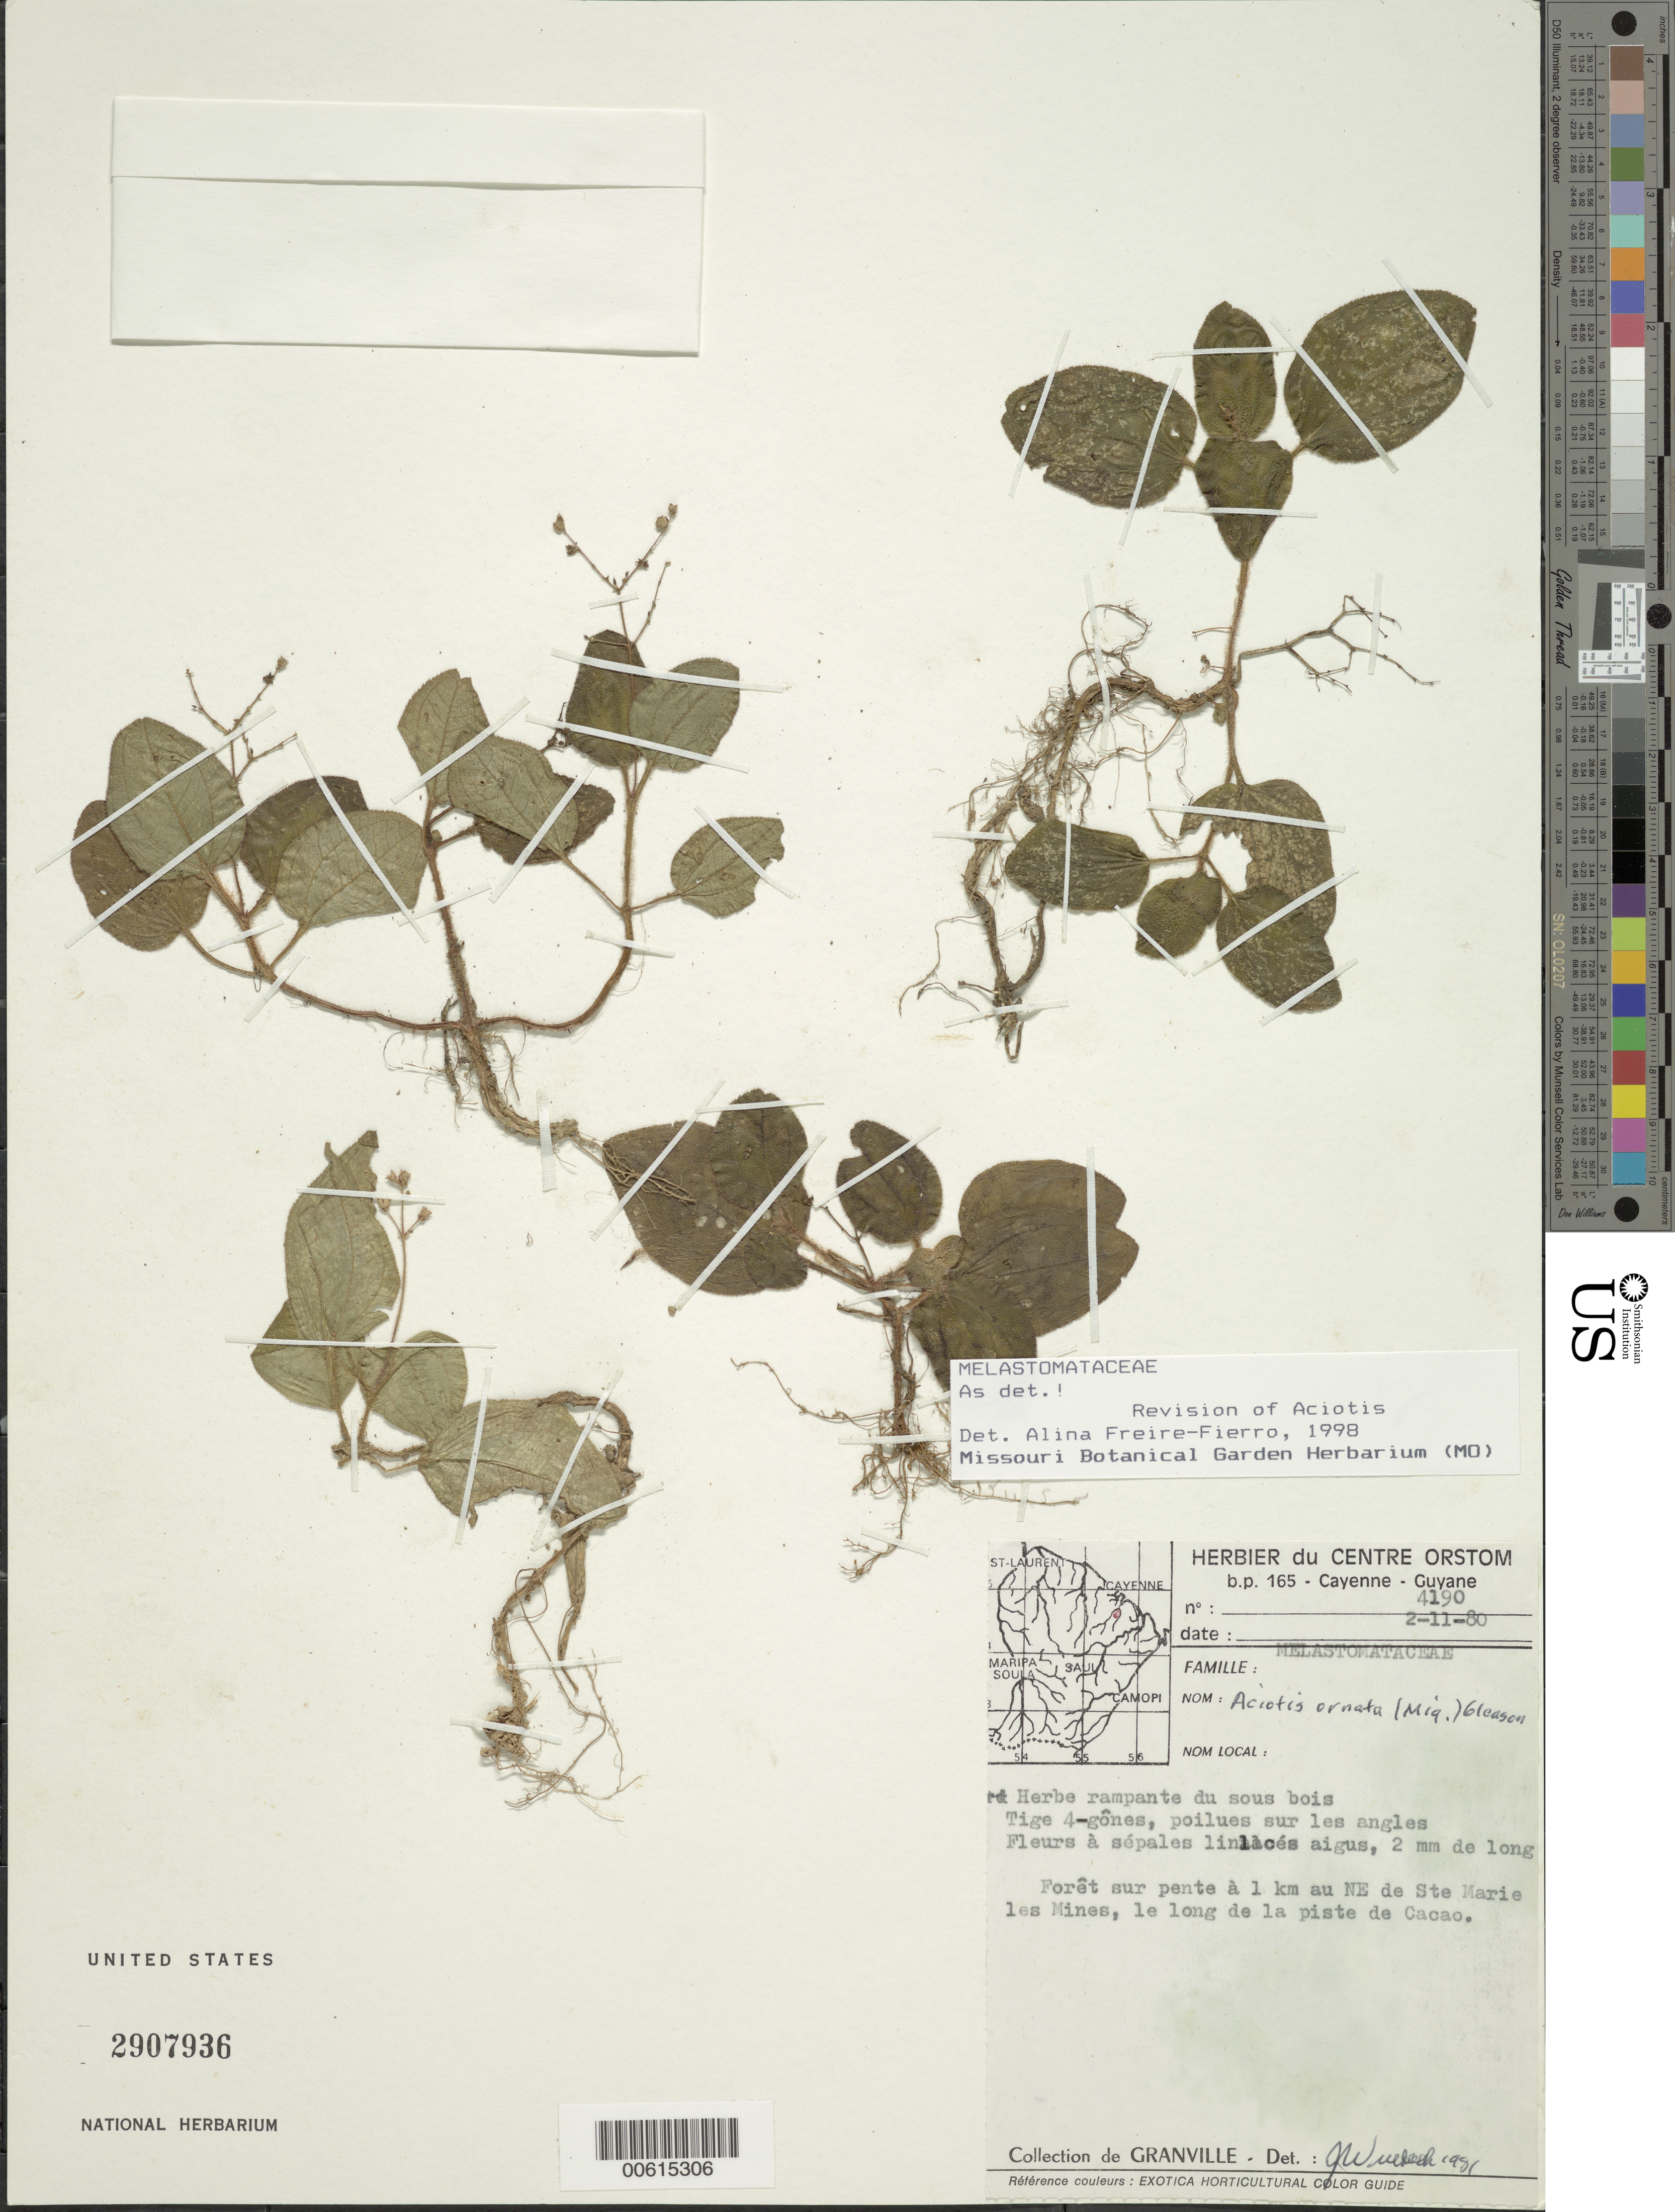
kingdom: Plantae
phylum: Tracheophyta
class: Magnoliopsida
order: Myrtales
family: Melastomataceae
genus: Aciotis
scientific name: Aciotis ornata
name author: (Miq.) Gleason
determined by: Freire-Fierro, A.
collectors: J.-J. de Granville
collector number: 4190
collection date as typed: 2-Nov-80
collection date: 1980-11-02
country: French Guiana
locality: Ste. Marie les Mines, 1 km NE, le long de la piste de Cacao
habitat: Foret sur pente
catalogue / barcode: US 2907936